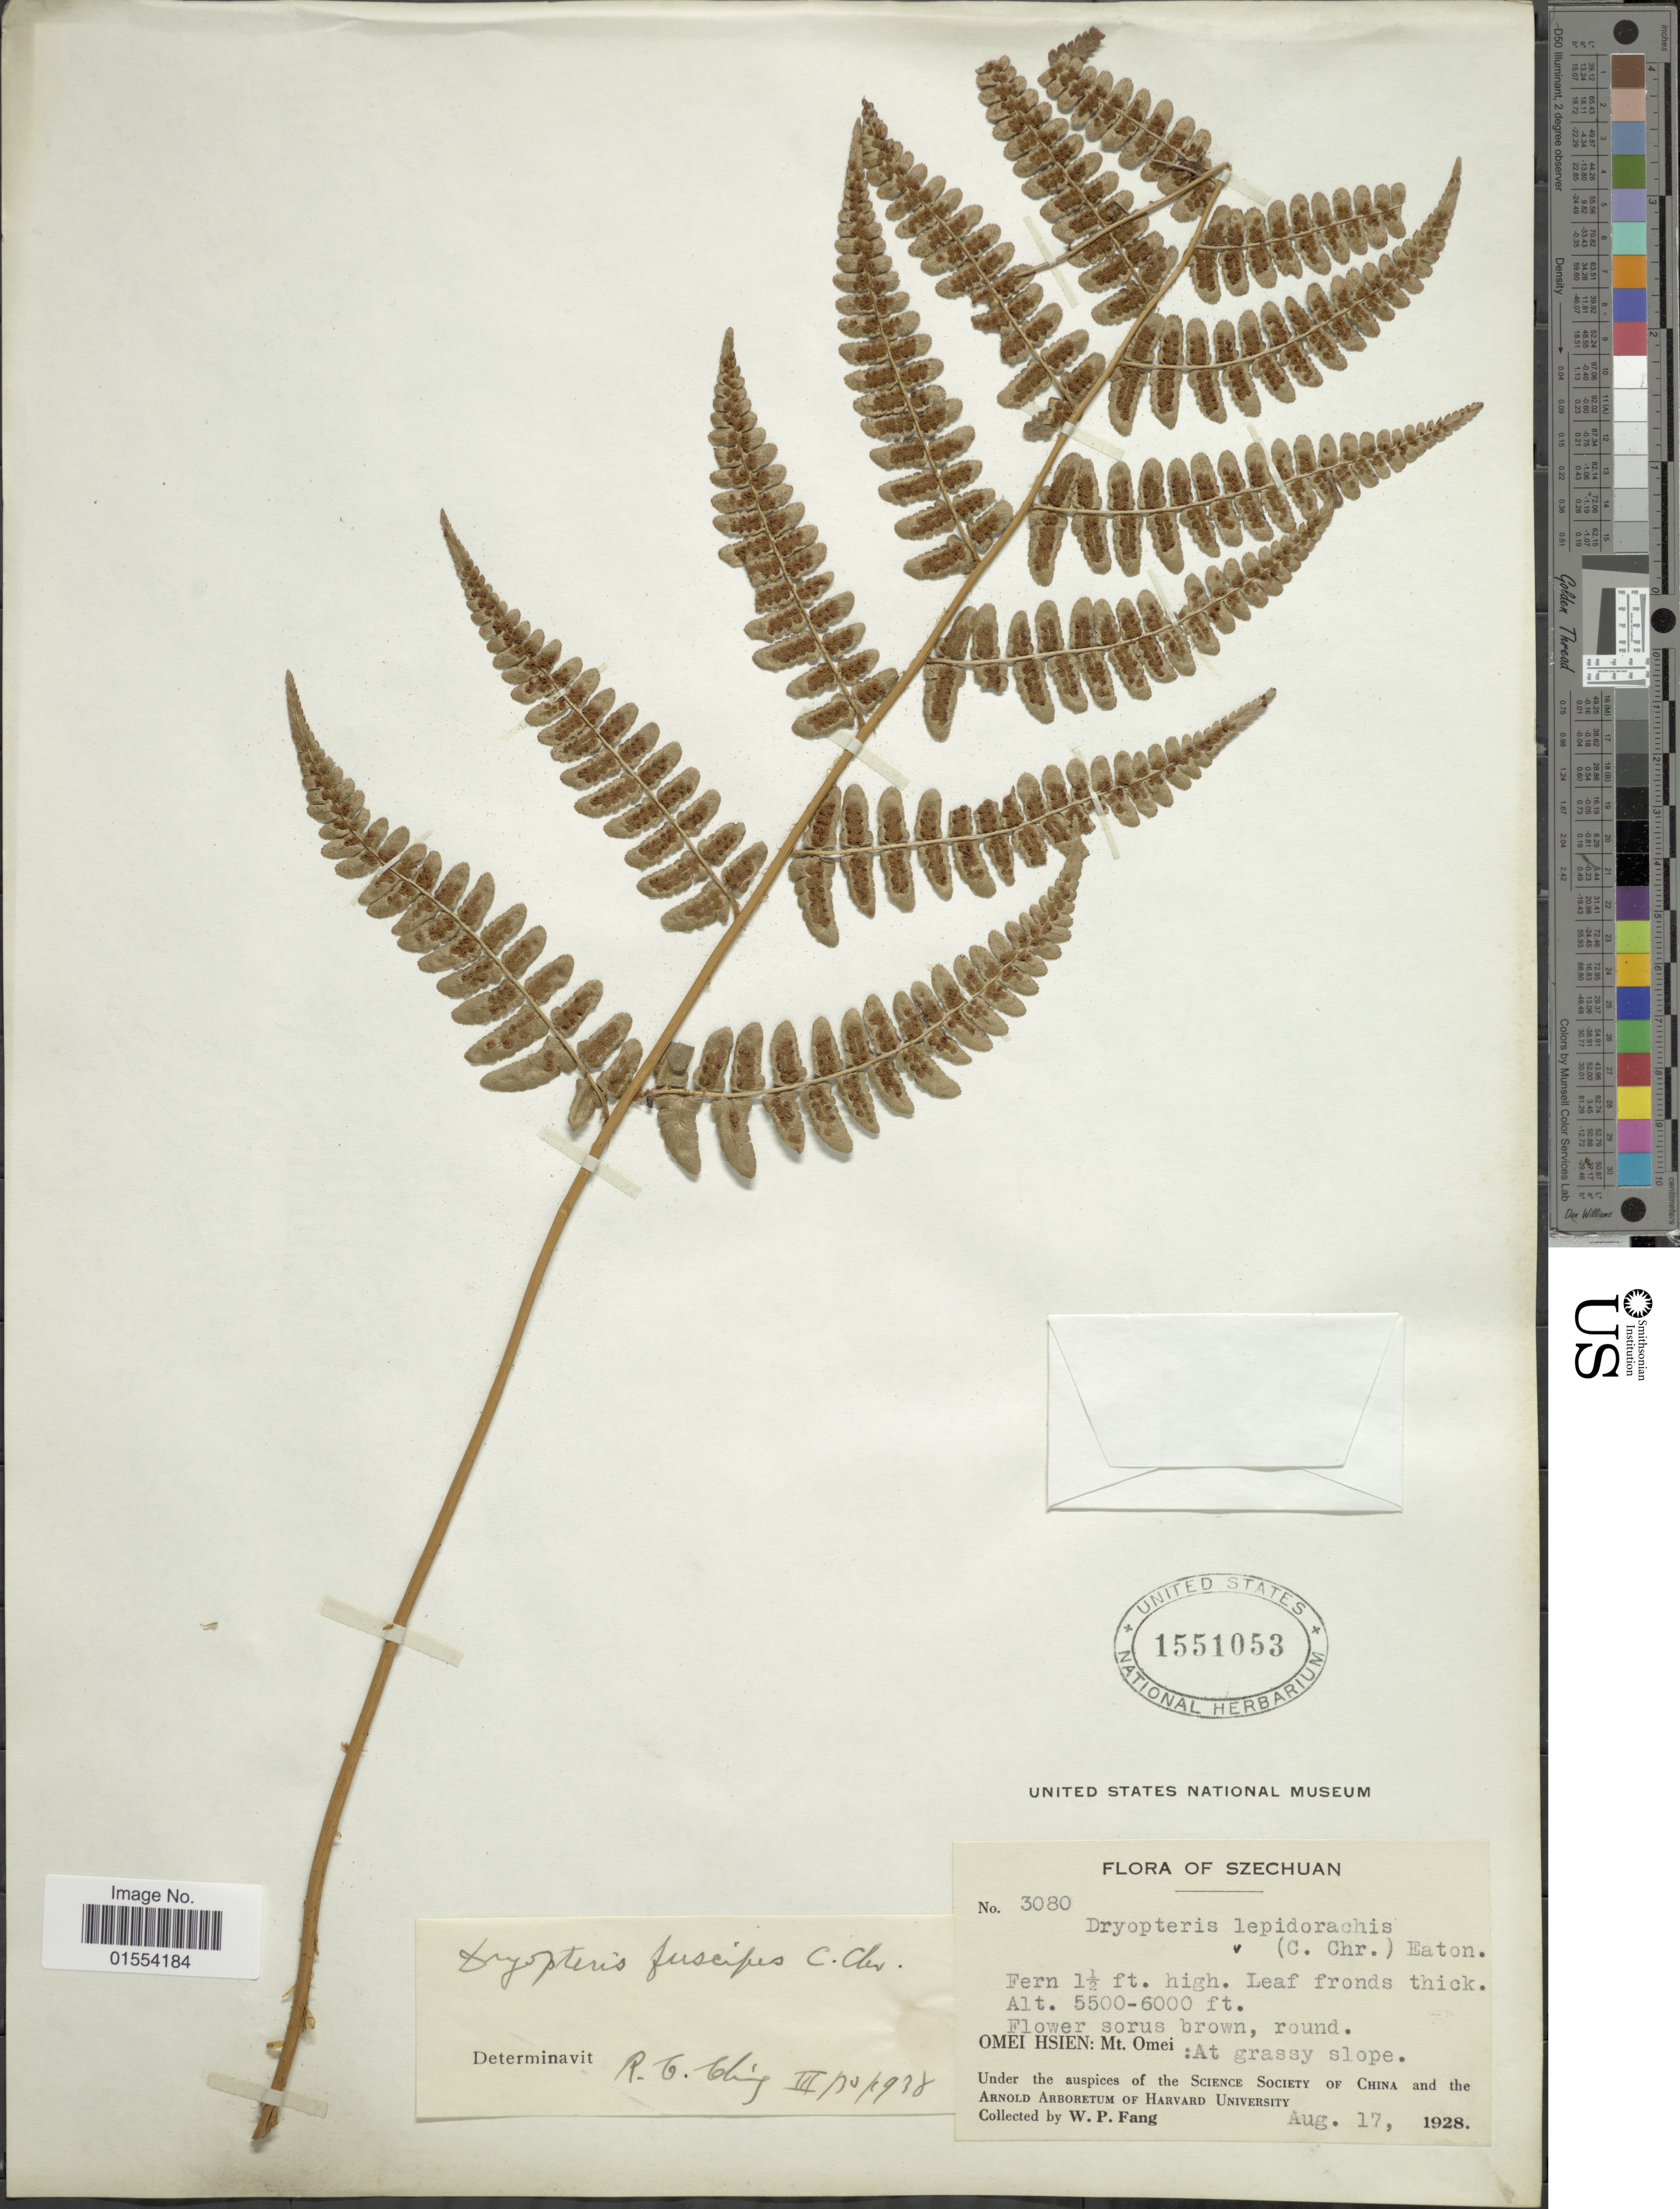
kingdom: Plantae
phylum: Tracheophyta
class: Polypodiopsida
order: Polypodiales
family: Dryopteridaceae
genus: Dryopteris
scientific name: Dryopteris fuscipes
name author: C. Chr.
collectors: W. P. Fang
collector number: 3080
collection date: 1928-08-17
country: China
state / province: Sichuan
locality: Szechuan, Omei Hsien:Mt. Omei.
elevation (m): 1676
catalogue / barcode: US 1551053